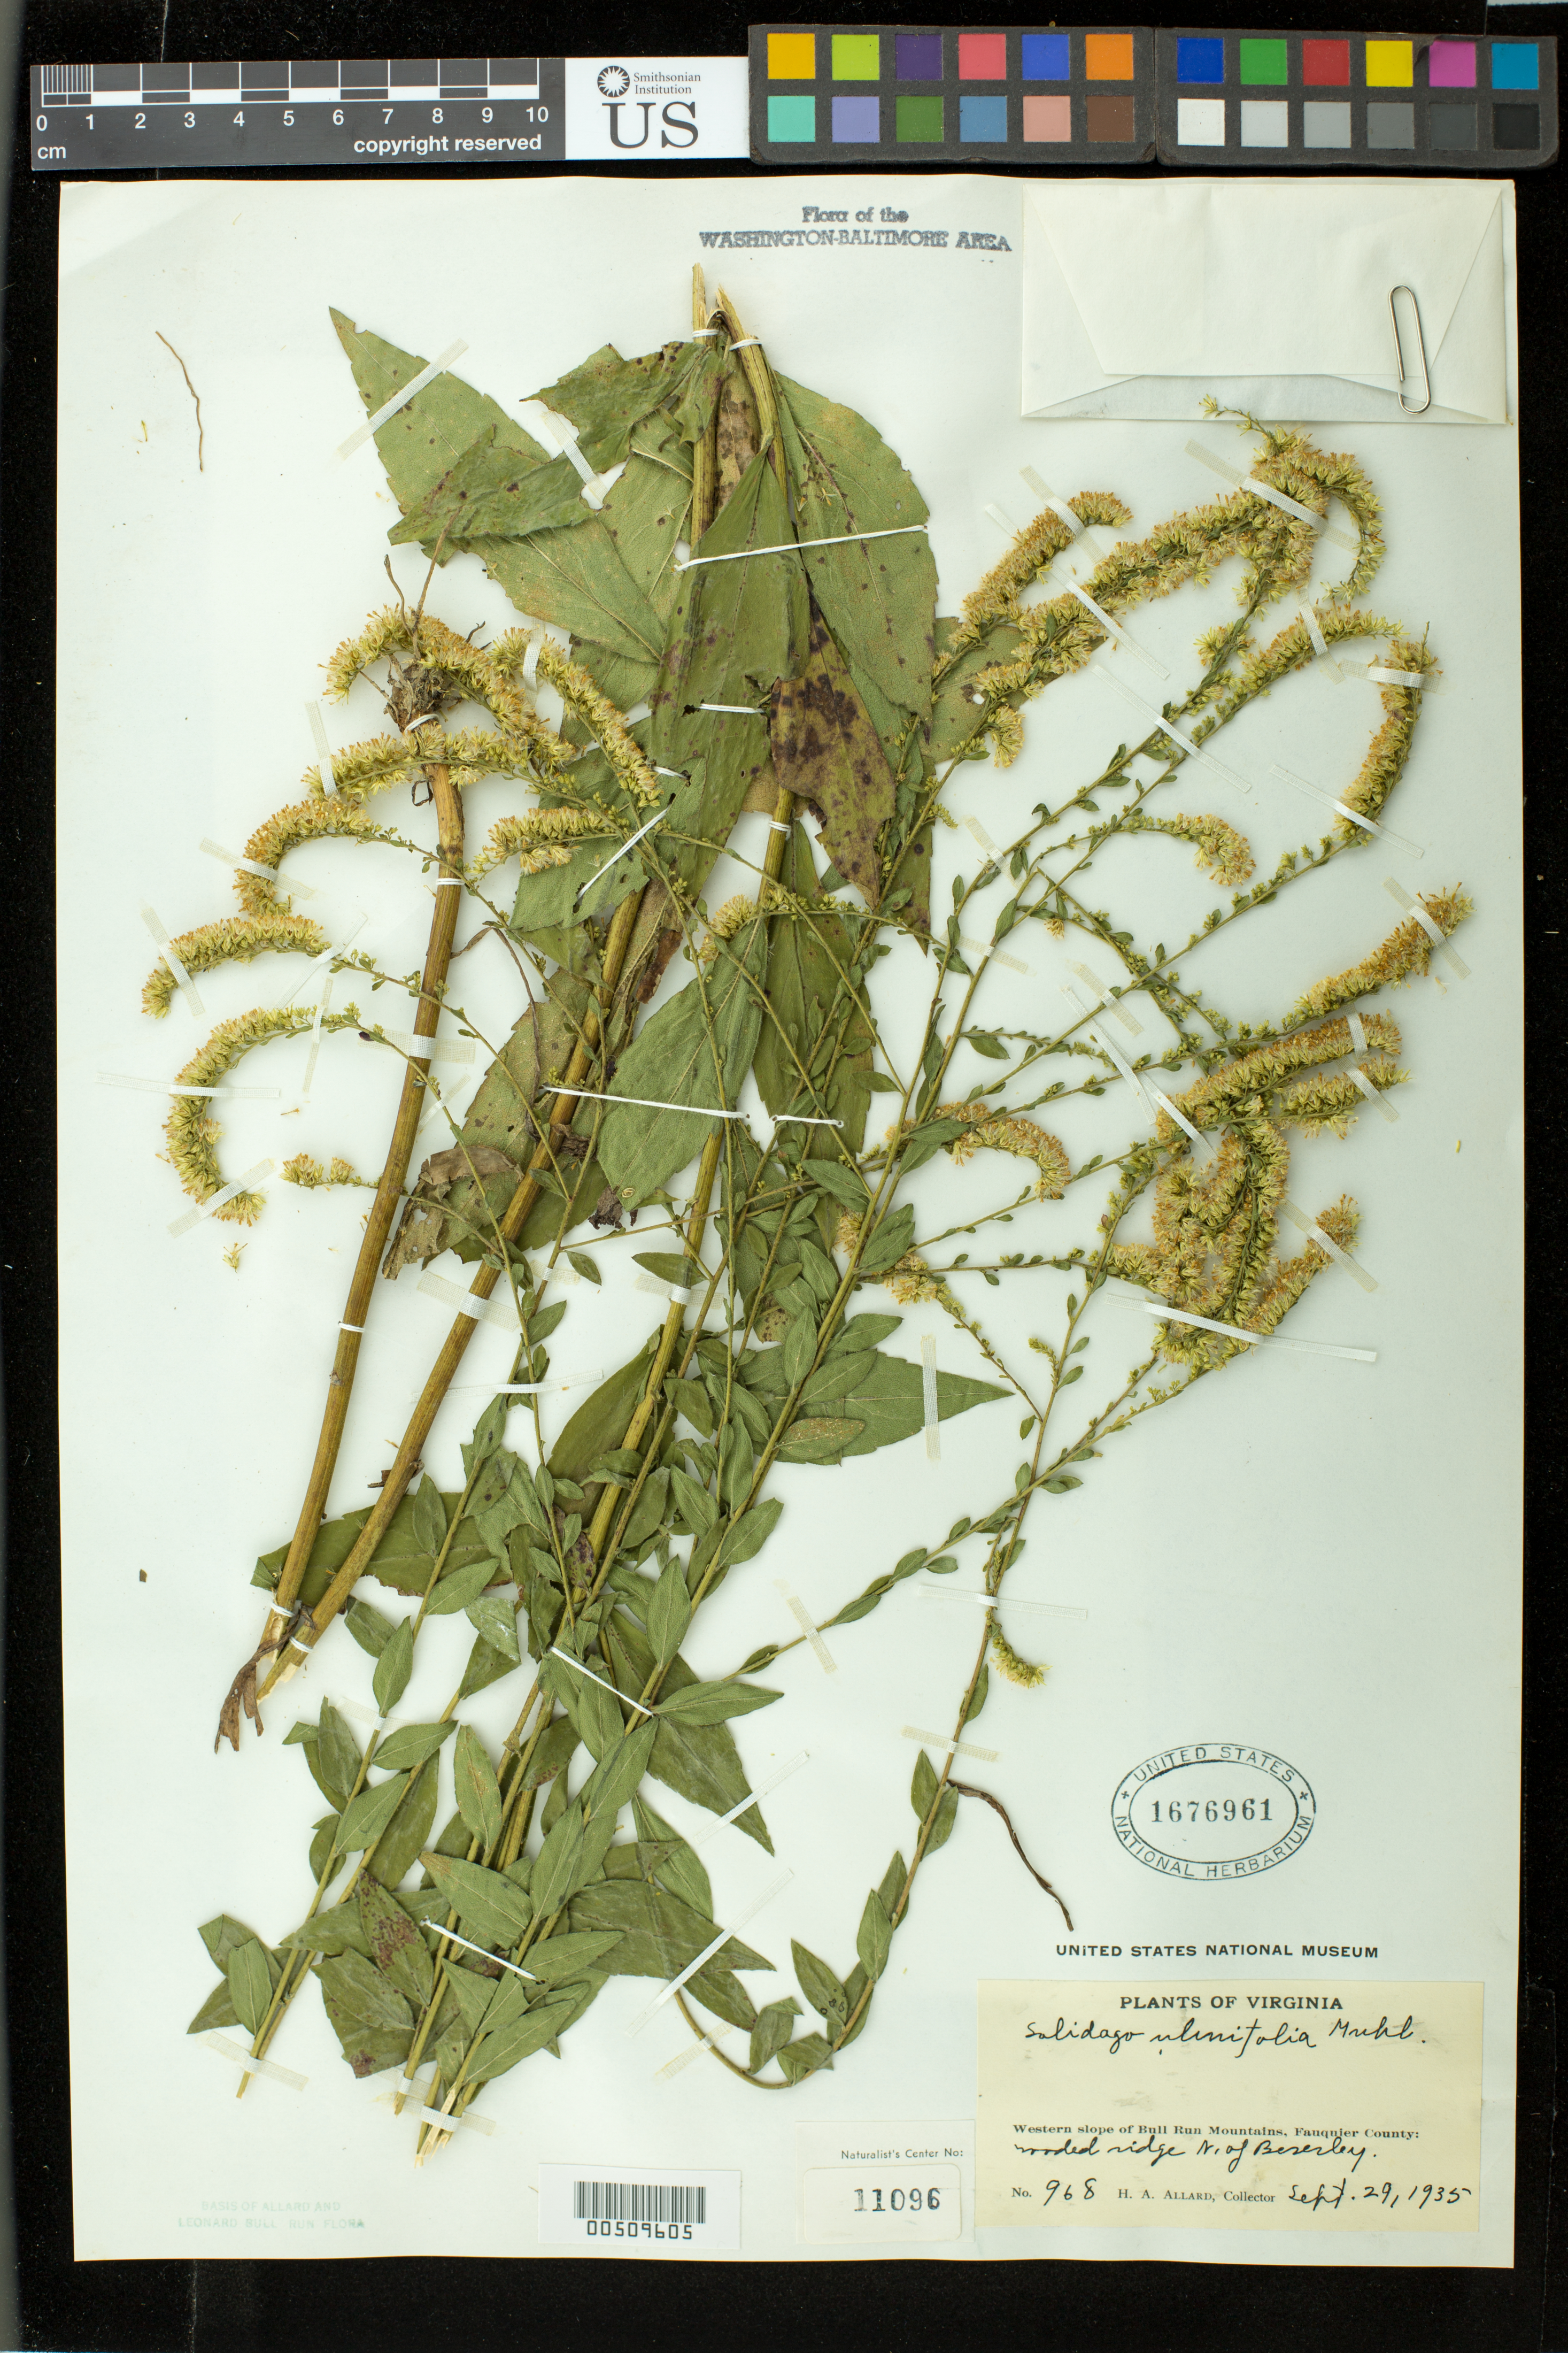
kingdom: Plantae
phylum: Tracheophyta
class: Magnoliopsida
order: Asterales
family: Asteraceae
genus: Solidago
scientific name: Solidago ulmifolia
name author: Muhl. ex Willd.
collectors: H. A. Allard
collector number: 968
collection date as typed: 29 Sep 1935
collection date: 1935-09-29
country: United States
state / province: Virginia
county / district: Fauquier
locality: N of Beverley, W slope of Bull Run Mts. Bull Run Mts.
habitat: wooded ridge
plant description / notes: Specimens returned from Naturalist Center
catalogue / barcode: US 1676961